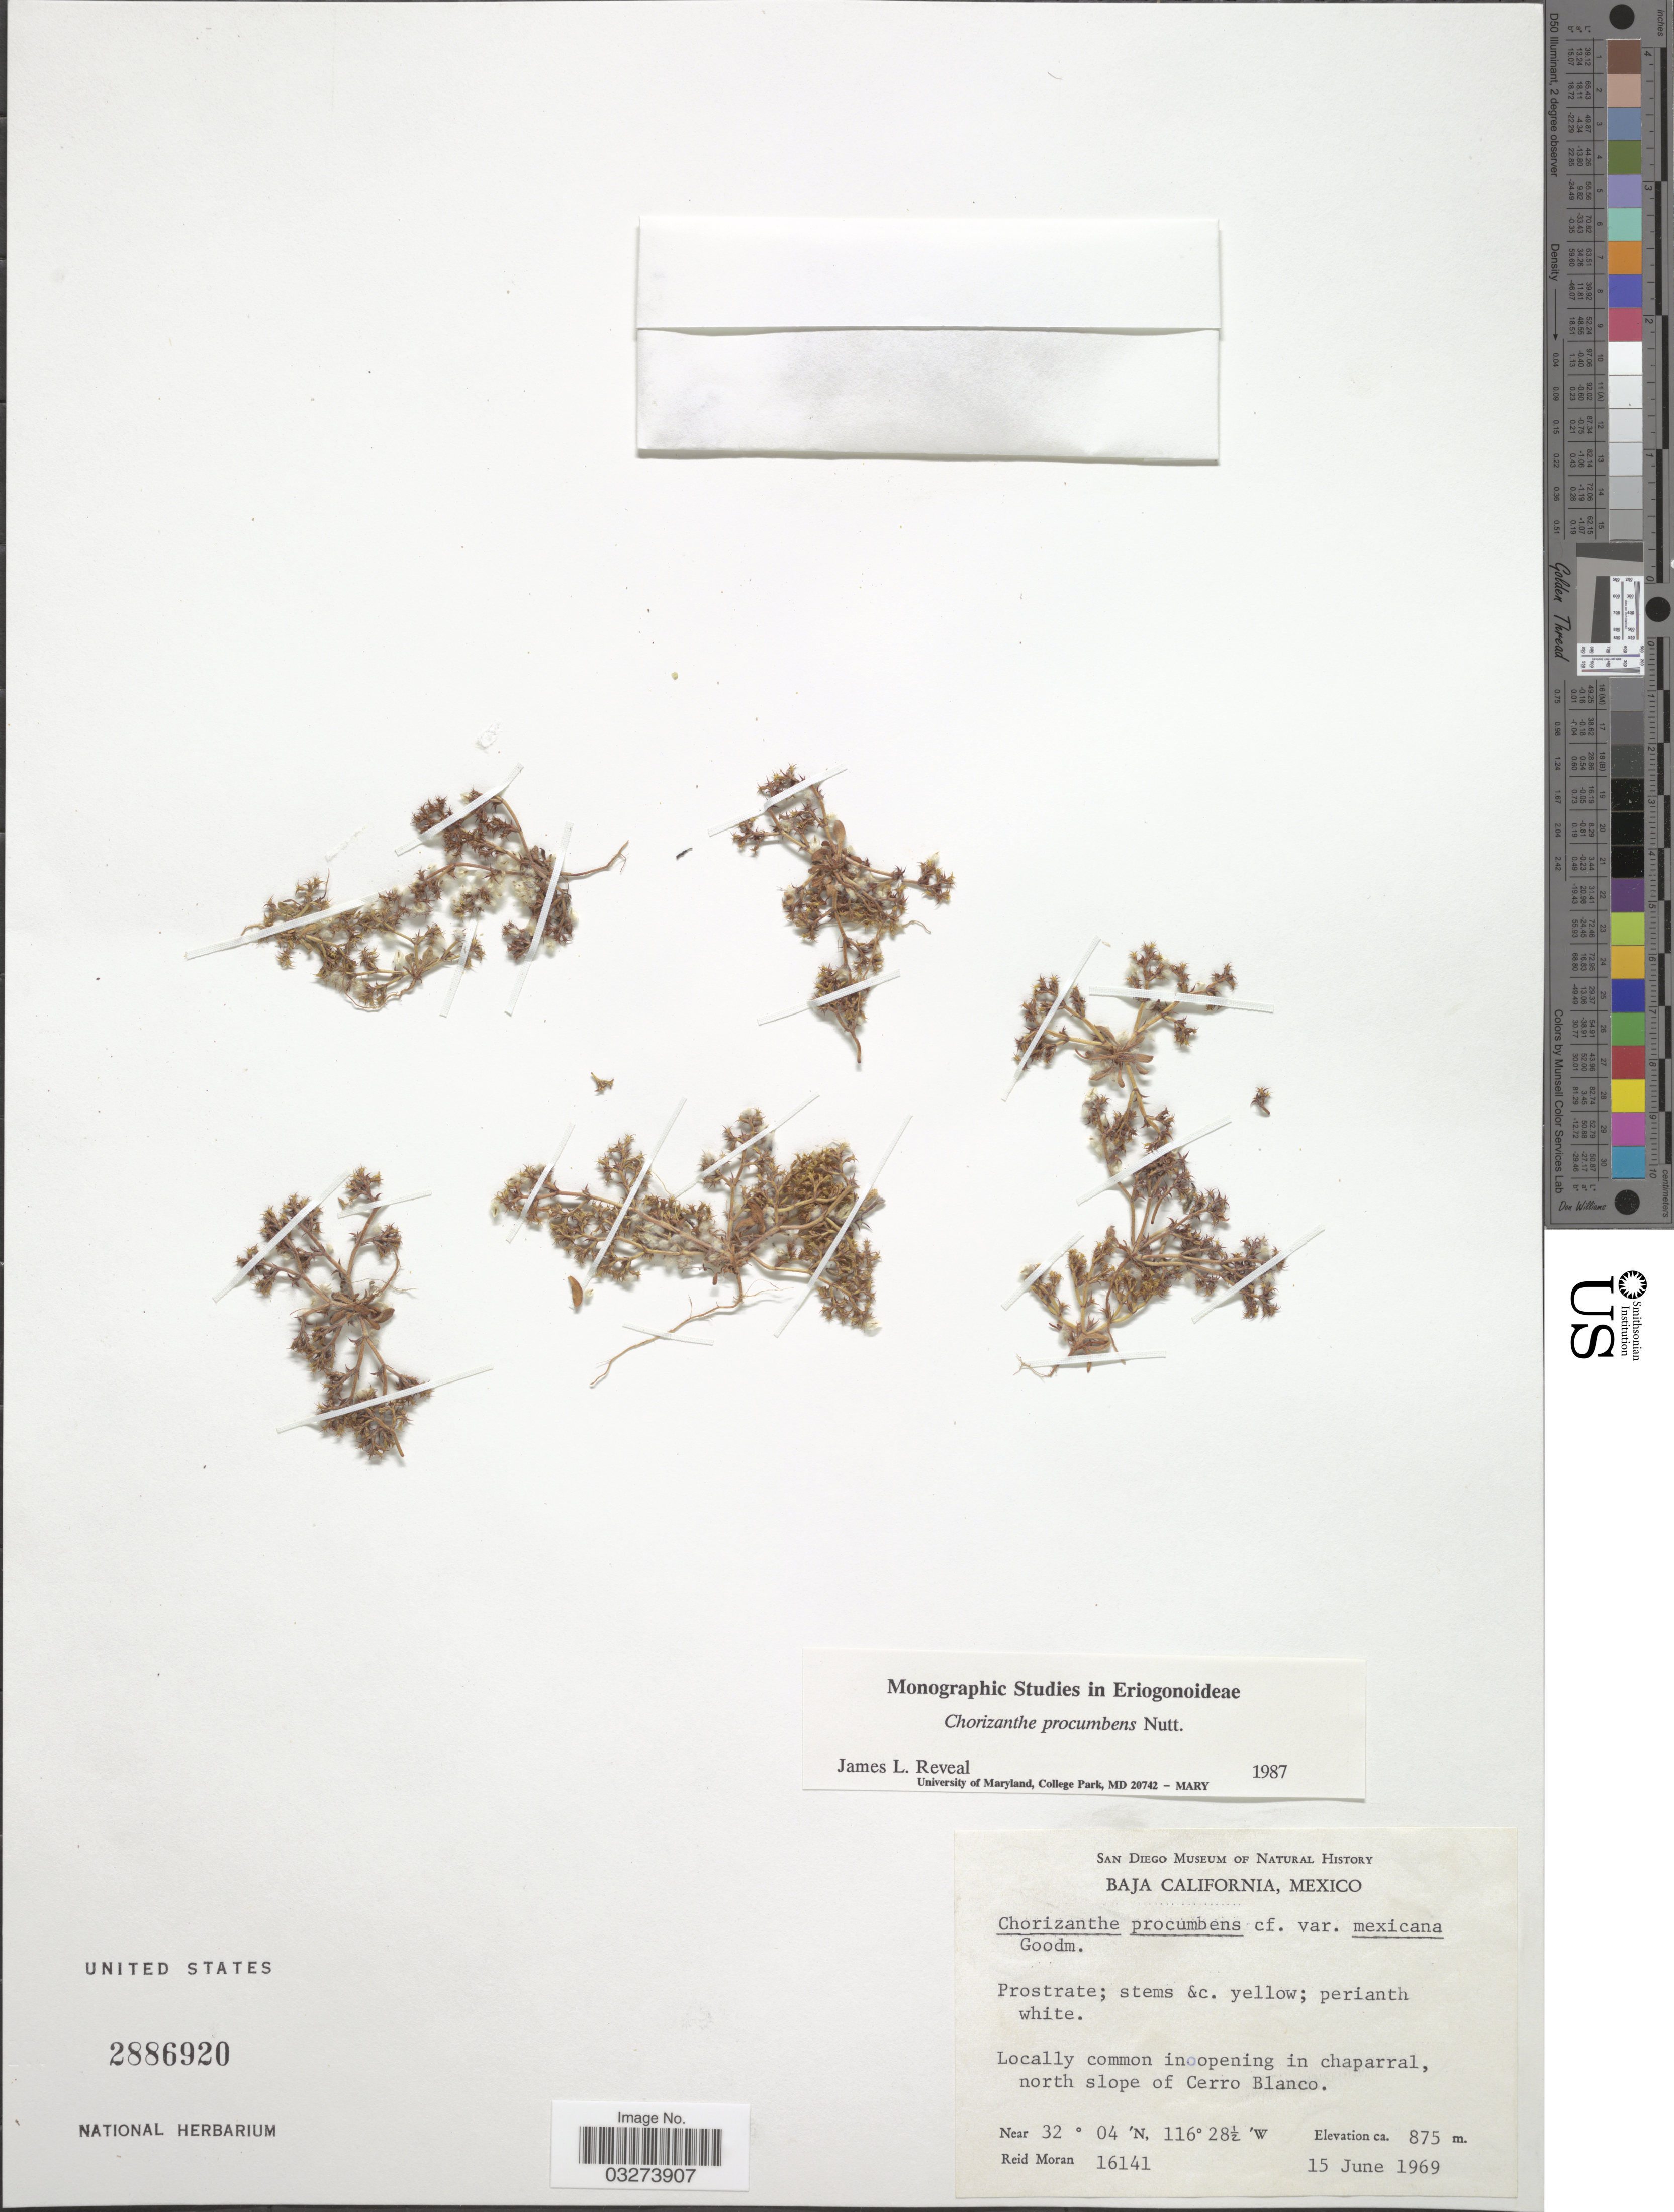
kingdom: Plantae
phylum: Tracheophyta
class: Magnoliopsida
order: Caryophyllales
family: Polygonaceae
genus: Chorizanthe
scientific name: Chorizanthe procumbens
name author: Nutt.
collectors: R. Moran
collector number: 16141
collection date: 1969-06-15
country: Mexico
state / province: Baja California Norte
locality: North slope of Cerro Blanco.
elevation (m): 875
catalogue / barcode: US 2886920